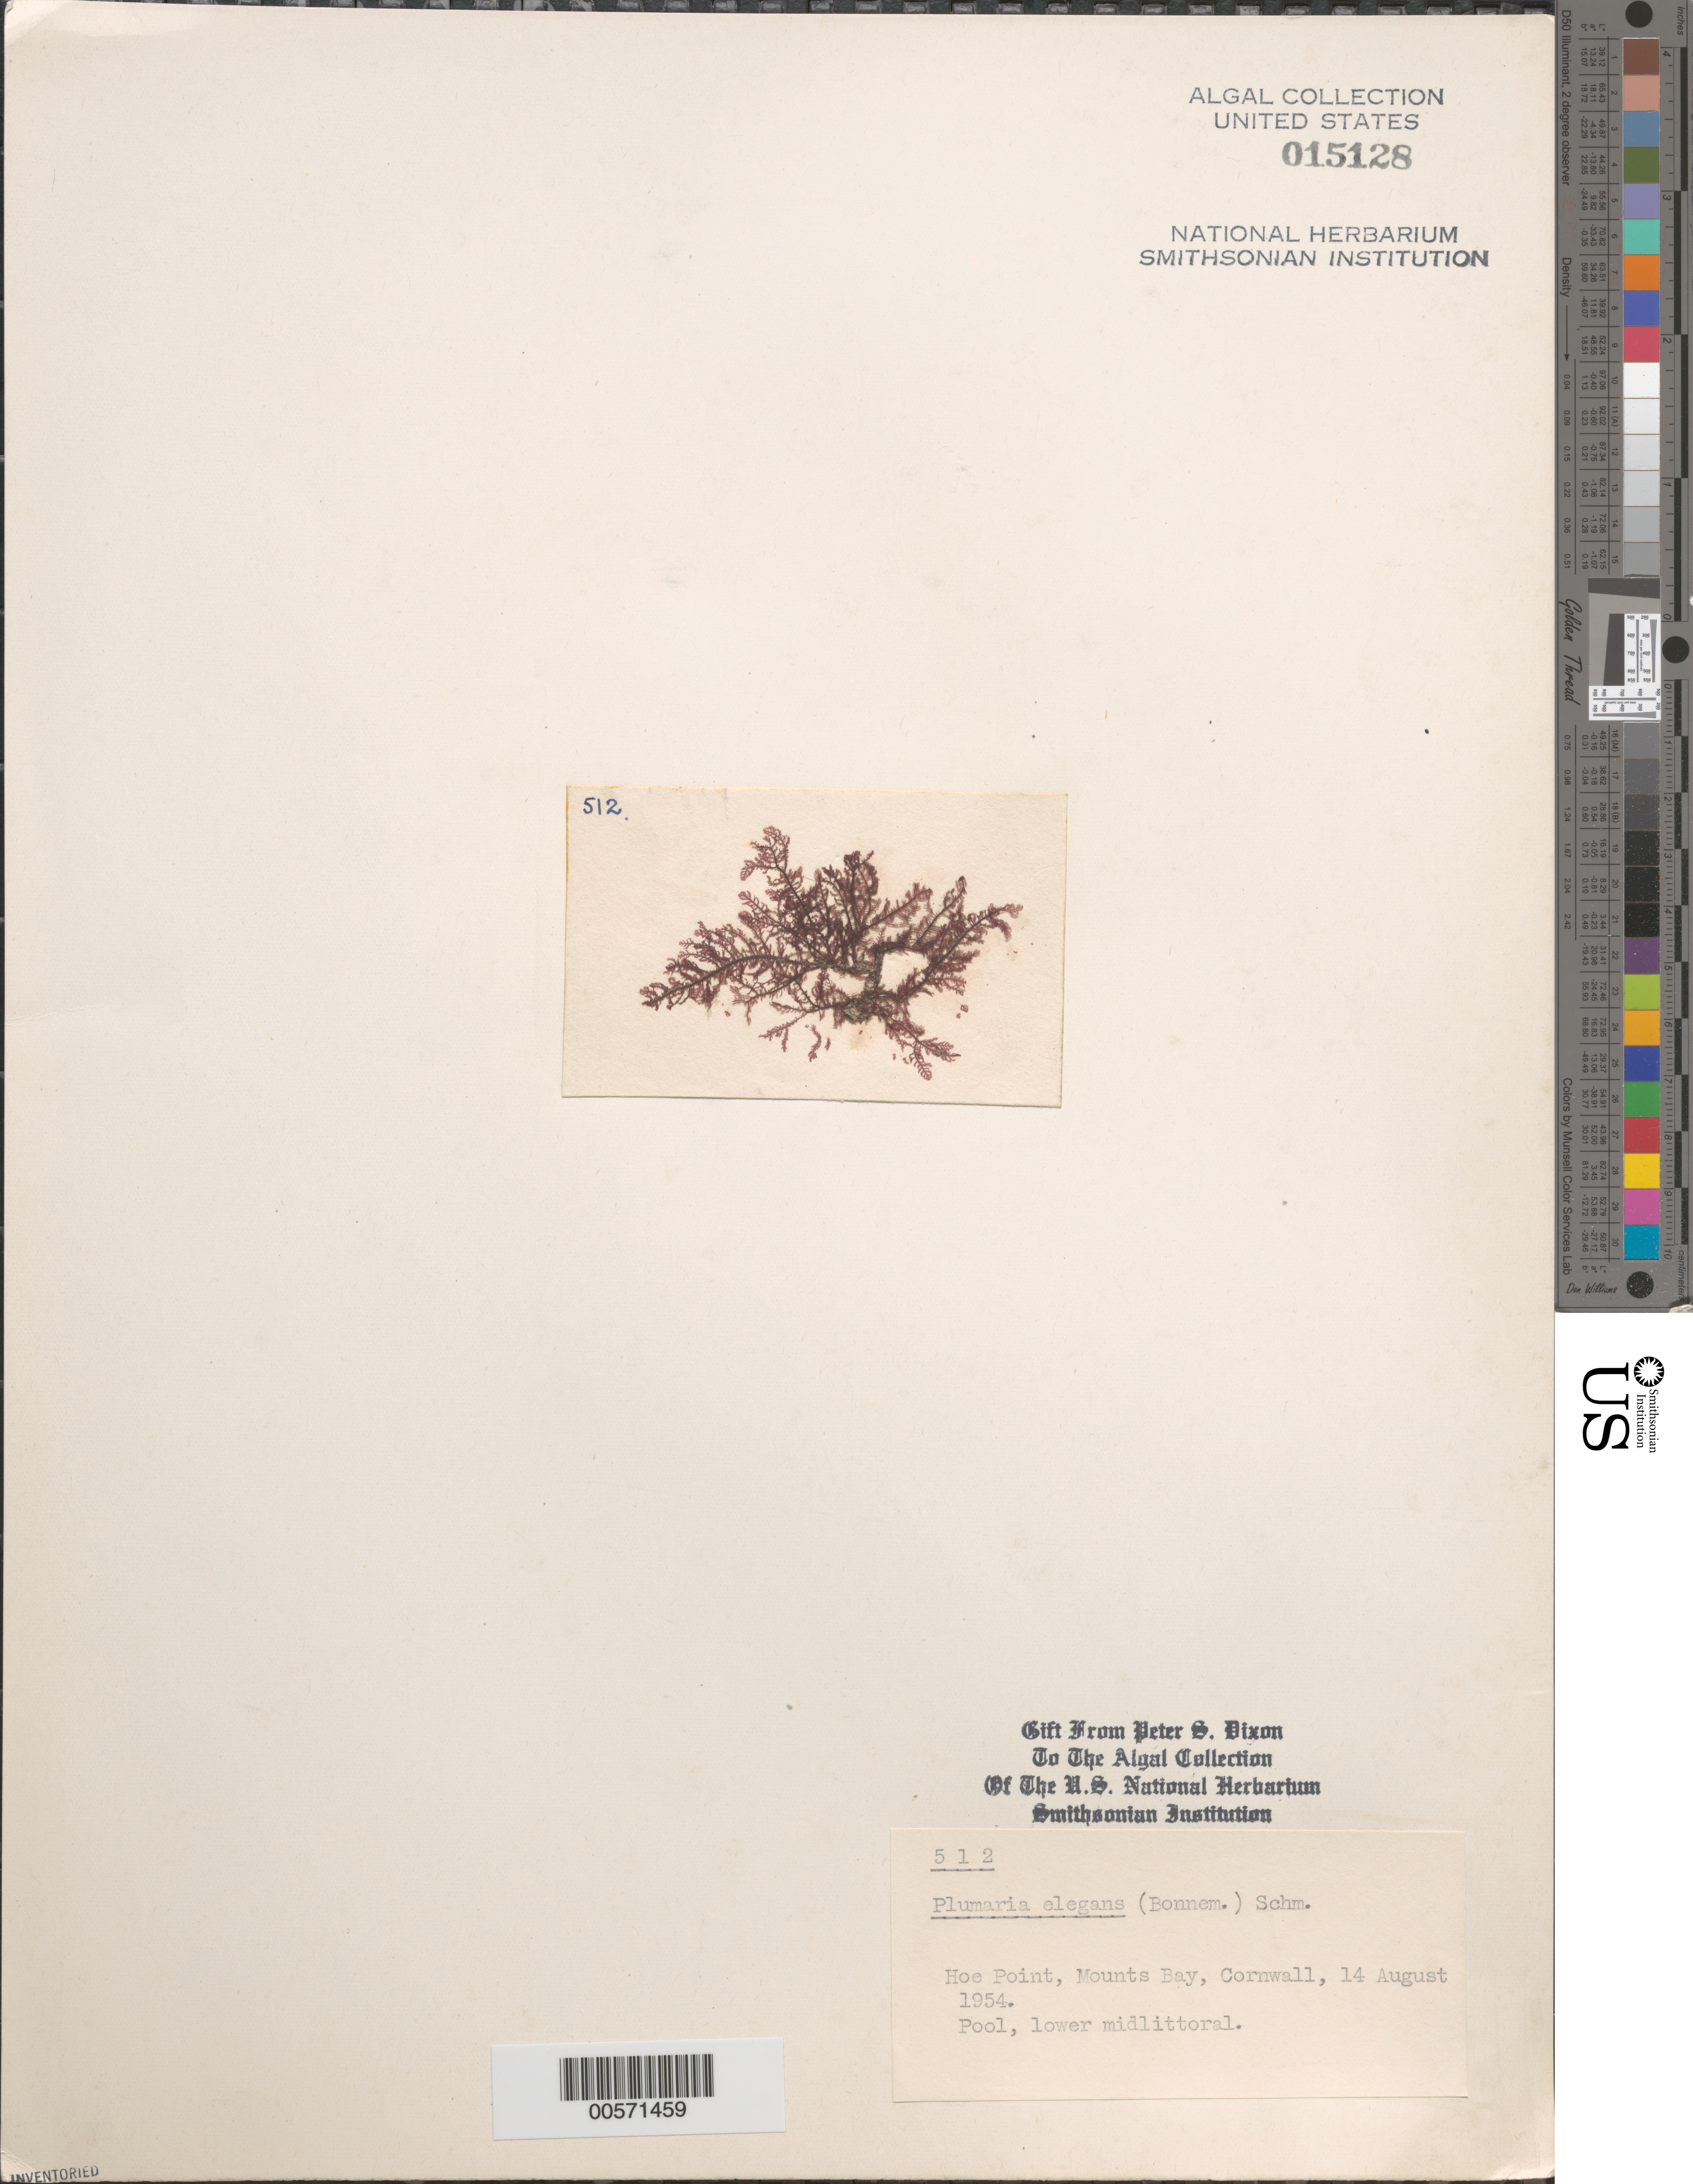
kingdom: Plantae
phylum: Rhodophyta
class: Florideophyceae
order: Ceramiales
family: Wrangeliaceae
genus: Plumaria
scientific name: Plumaria plumosa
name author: (Hudson) Kuntze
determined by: Algae name updating Project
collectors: P. S. Dixon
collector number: PSD 512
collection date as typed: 14 Aug 1954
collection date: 1954-08-14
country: United Kingdom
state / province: England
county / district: Cornwall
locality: Hoe Point, Mounts Bay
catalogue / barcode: US 15128